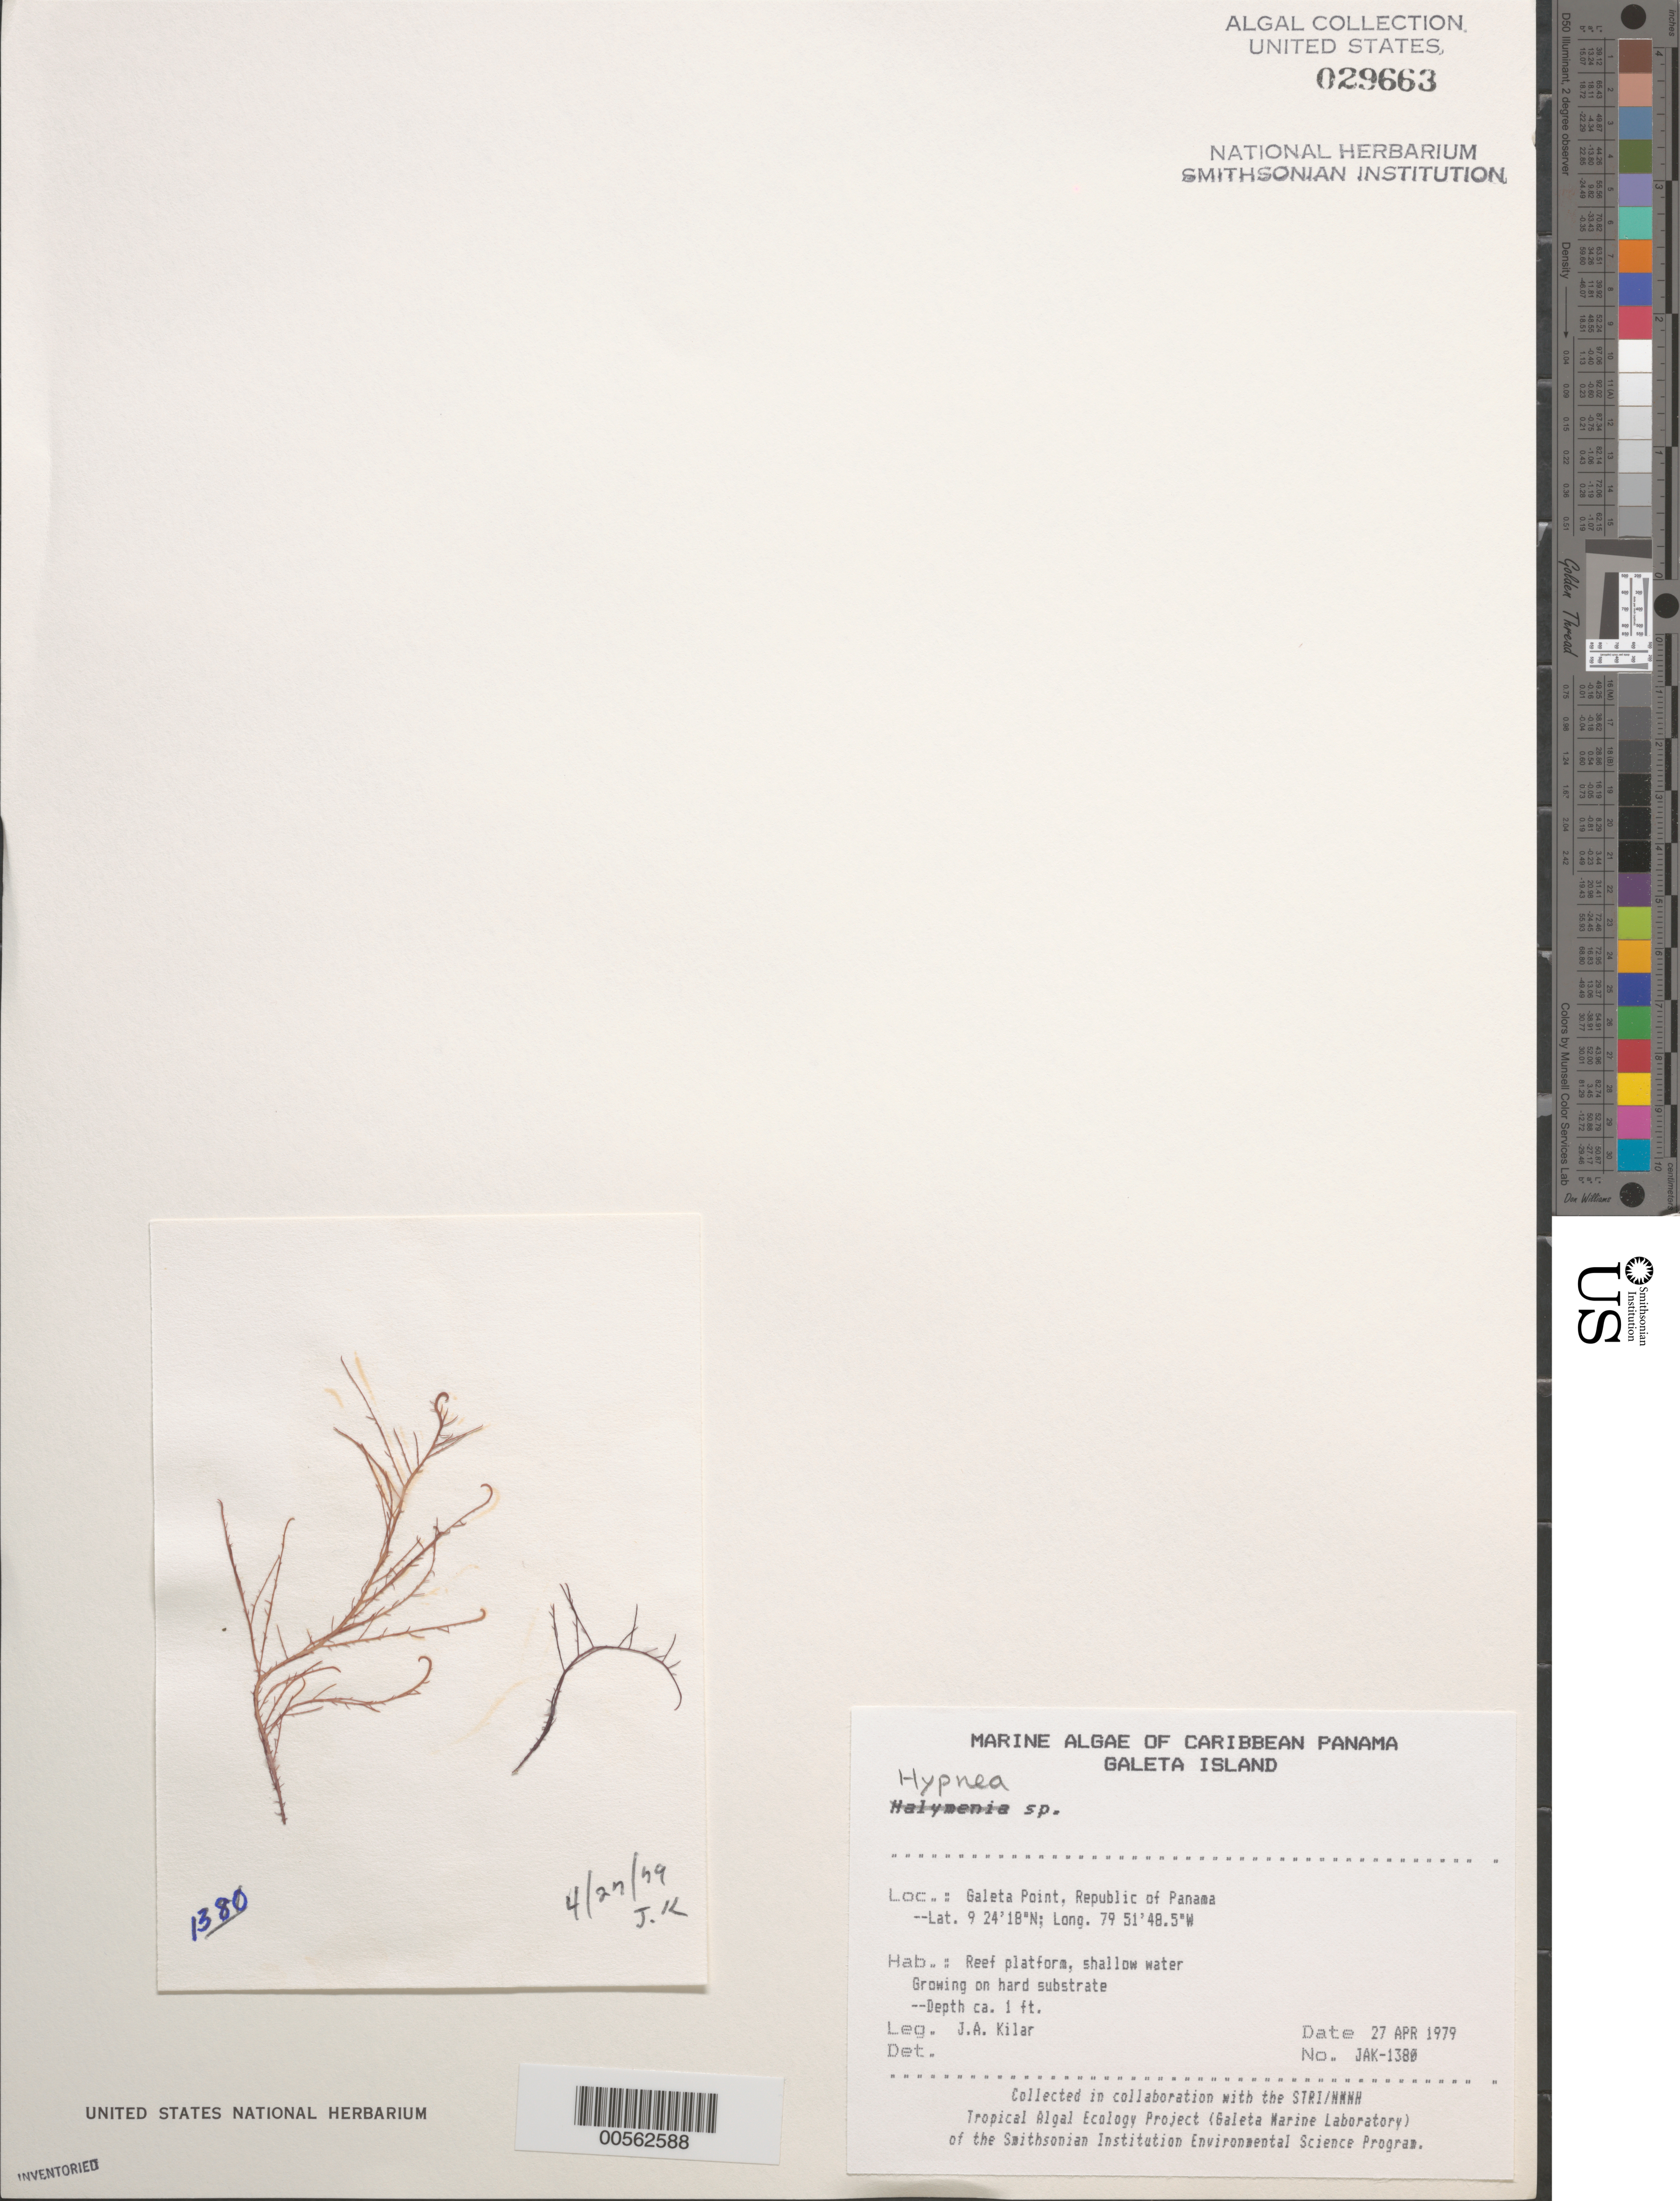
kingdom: Plantae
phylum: Rhodophyta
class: Florideophyceae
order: Gigartinales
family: Cystocloniaceae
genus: Hypnea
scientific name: Hypnea sp.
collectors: J. A. Kilar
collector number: JAK-1380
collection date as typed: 27 Apr 1979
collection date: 1979-04-27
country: Panama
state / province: Colón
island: Galeta Island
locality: Galeta Point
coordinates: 9 24' 18" N, 79 51' 48.5" W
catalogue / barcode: US 29663